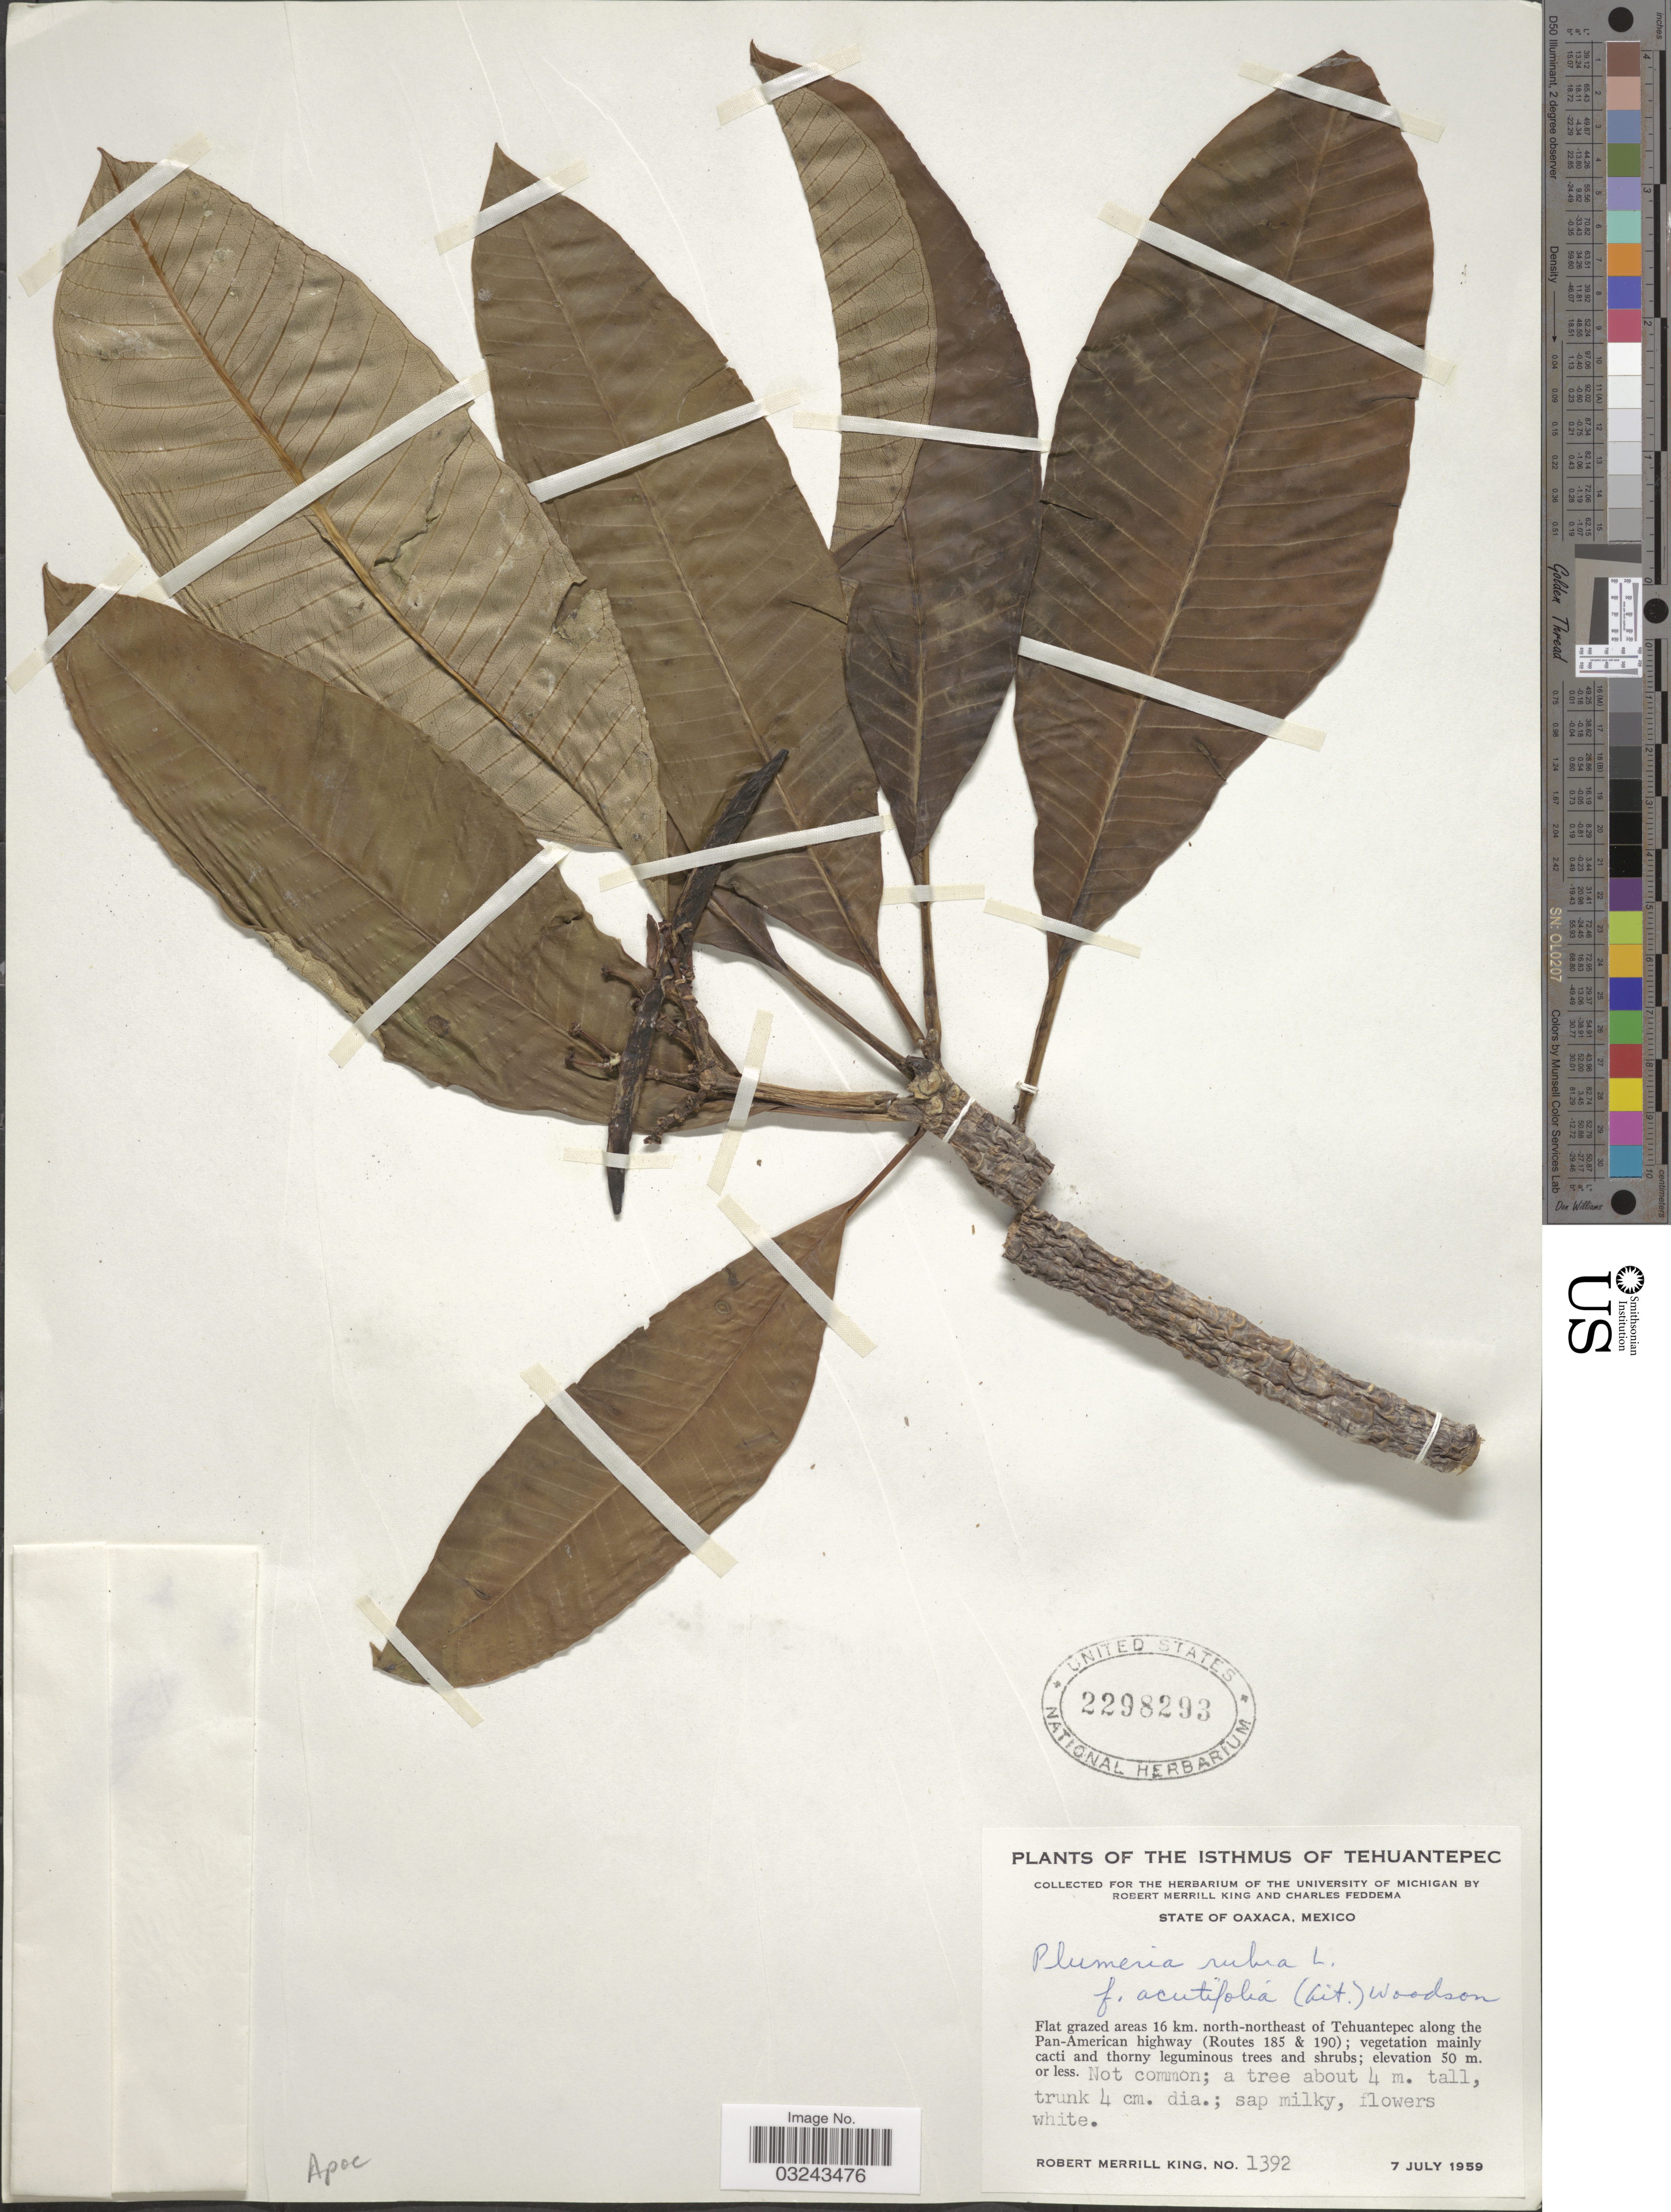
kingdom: Plantae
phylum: Tracheophyta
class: Magnoliopsida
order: Gentianales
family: Apocynaceae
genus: Plumeria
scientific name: Plumeria rubra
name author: L.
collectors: R. M. King & C. Feddema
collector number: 1392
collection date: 1959-07-07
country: Mexico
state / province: Oaxaca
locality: The Isthmus of Tehuantepec, Flat grazed areas 16 km. north-northeast of Tehuantepec along the Pan-American highway (Routes 185 & 190).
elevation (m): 50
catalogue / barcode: US 2298293